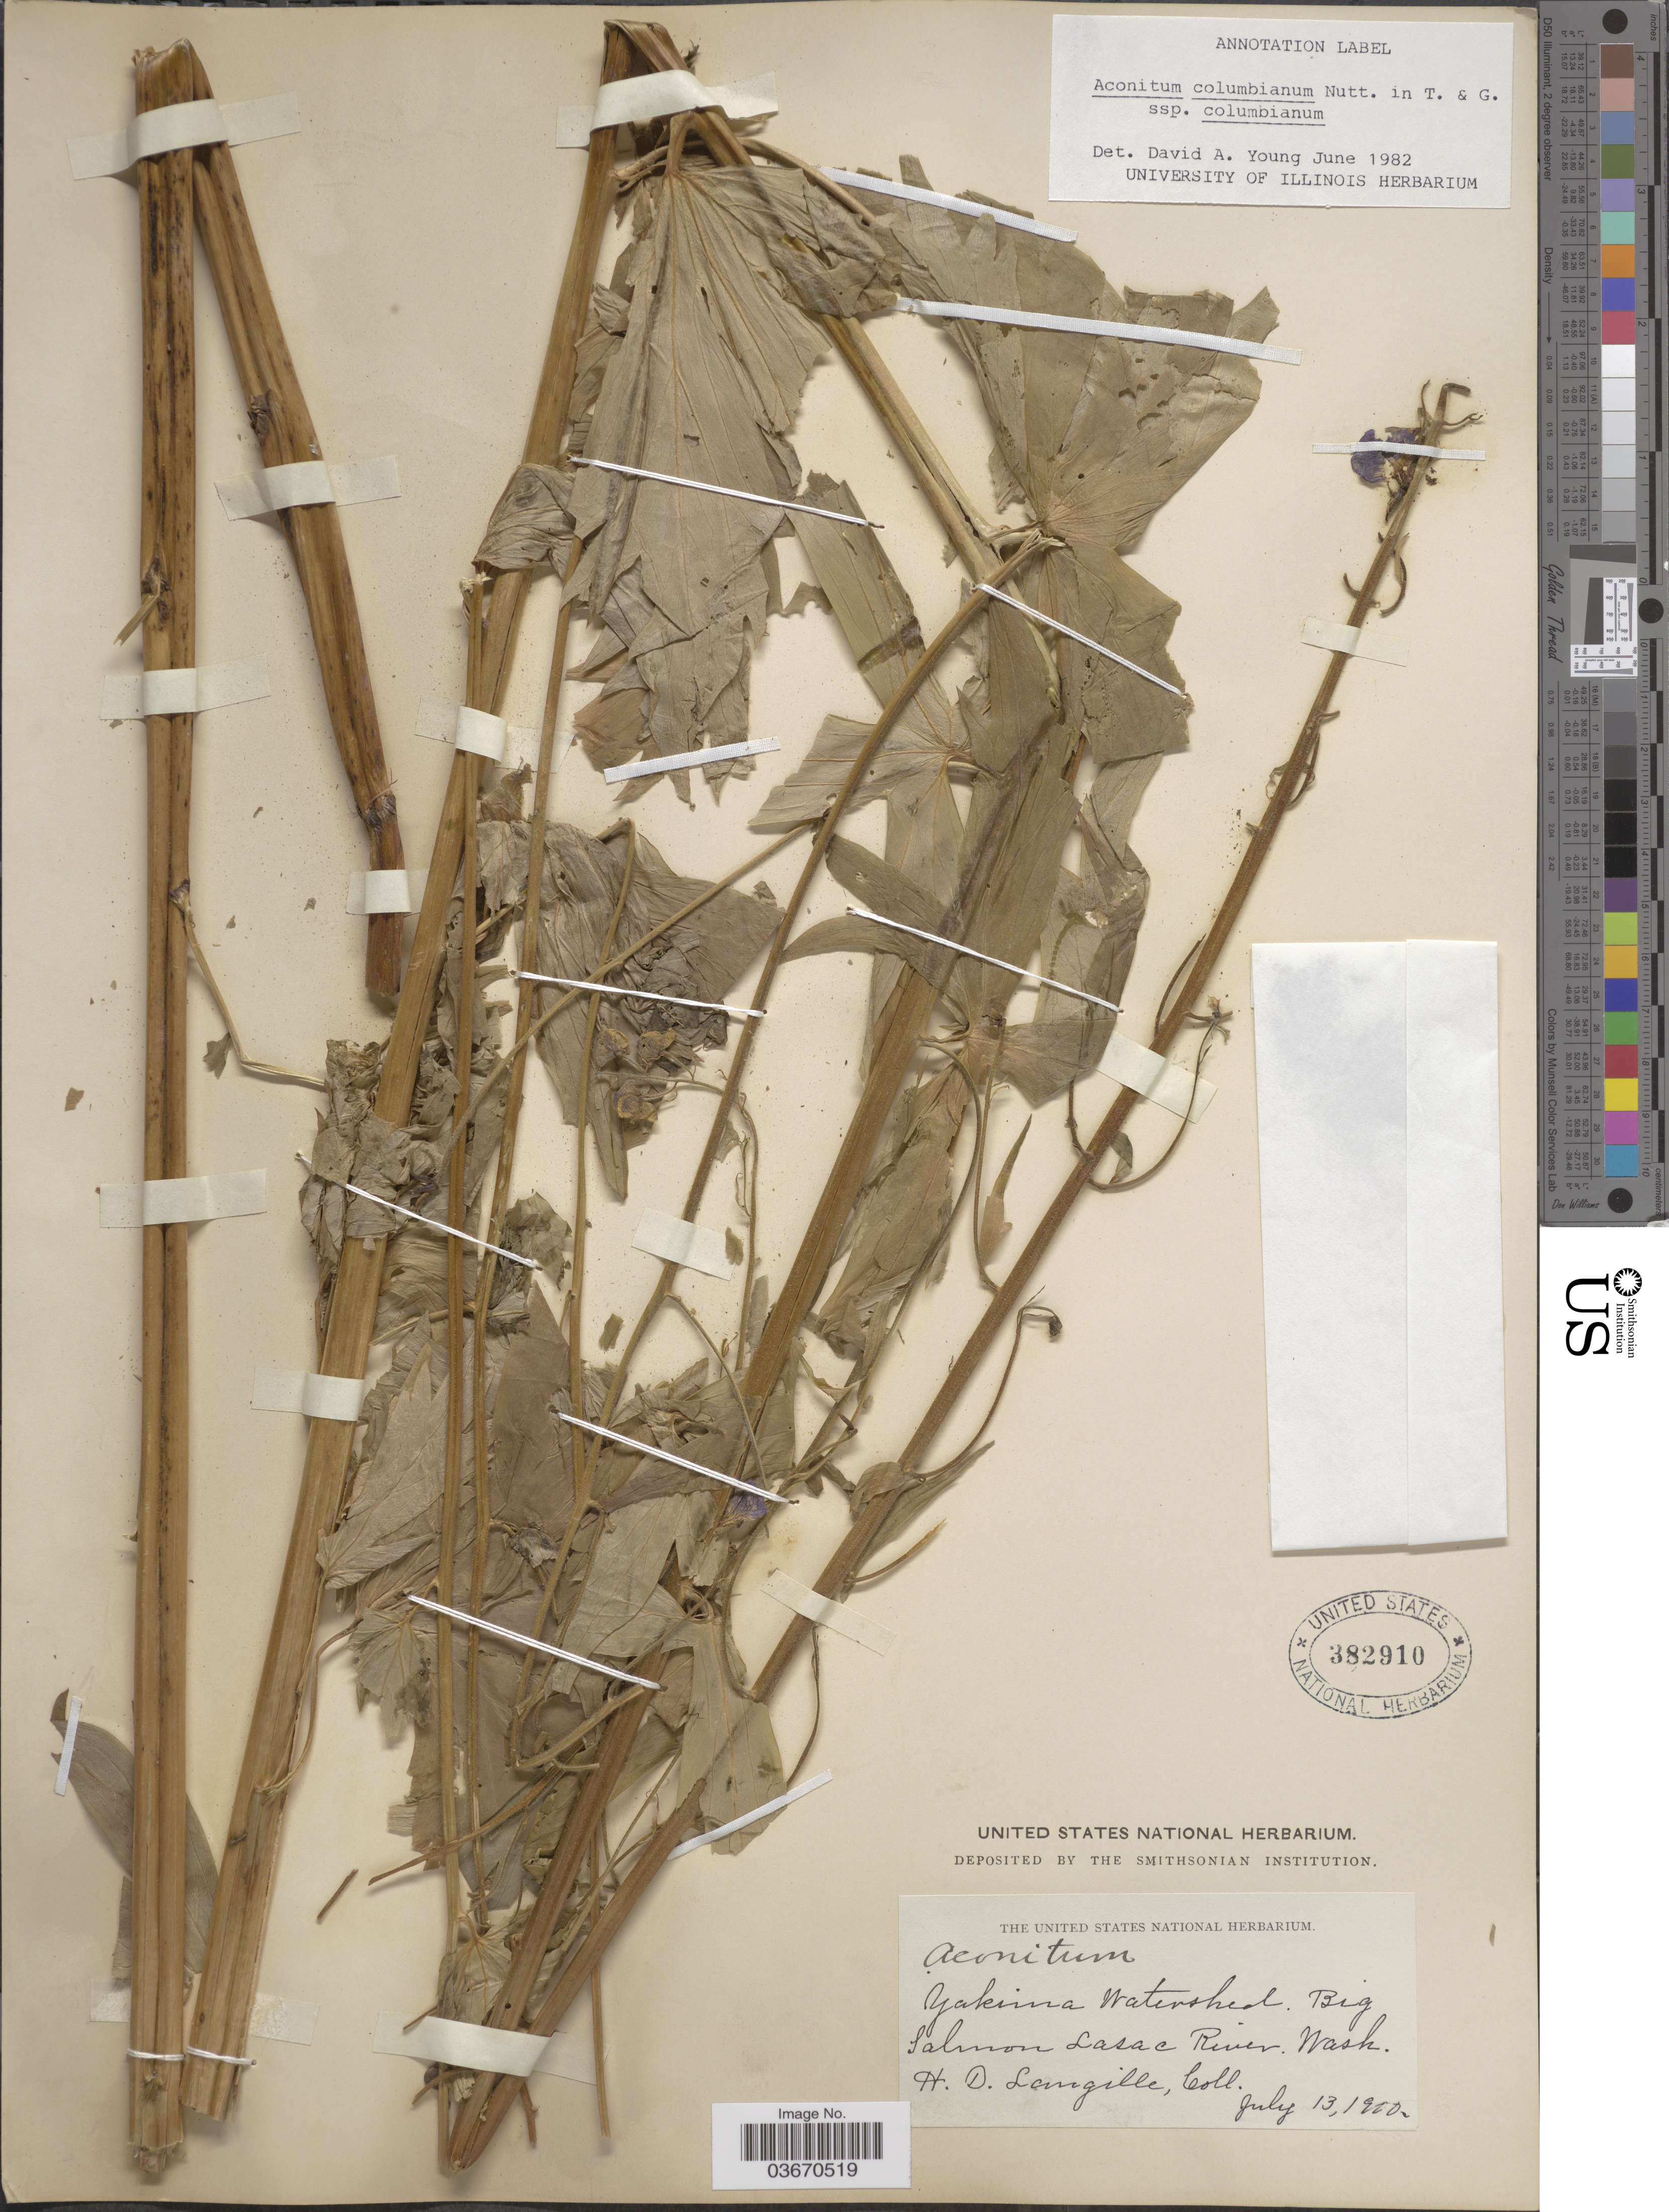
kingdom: Plantae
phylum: Tracheophyta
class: Magnoliopsida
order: Ranunculales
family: Ranunculaceae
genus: Aconitum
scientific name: Aconitum columbianum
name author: Nutt.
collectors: H. Langille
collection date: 1920-07-13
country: United States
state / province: Washington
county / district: Yakima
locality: Yakima Watershed. Big Salmon Lasac River.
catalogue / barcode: US 382910